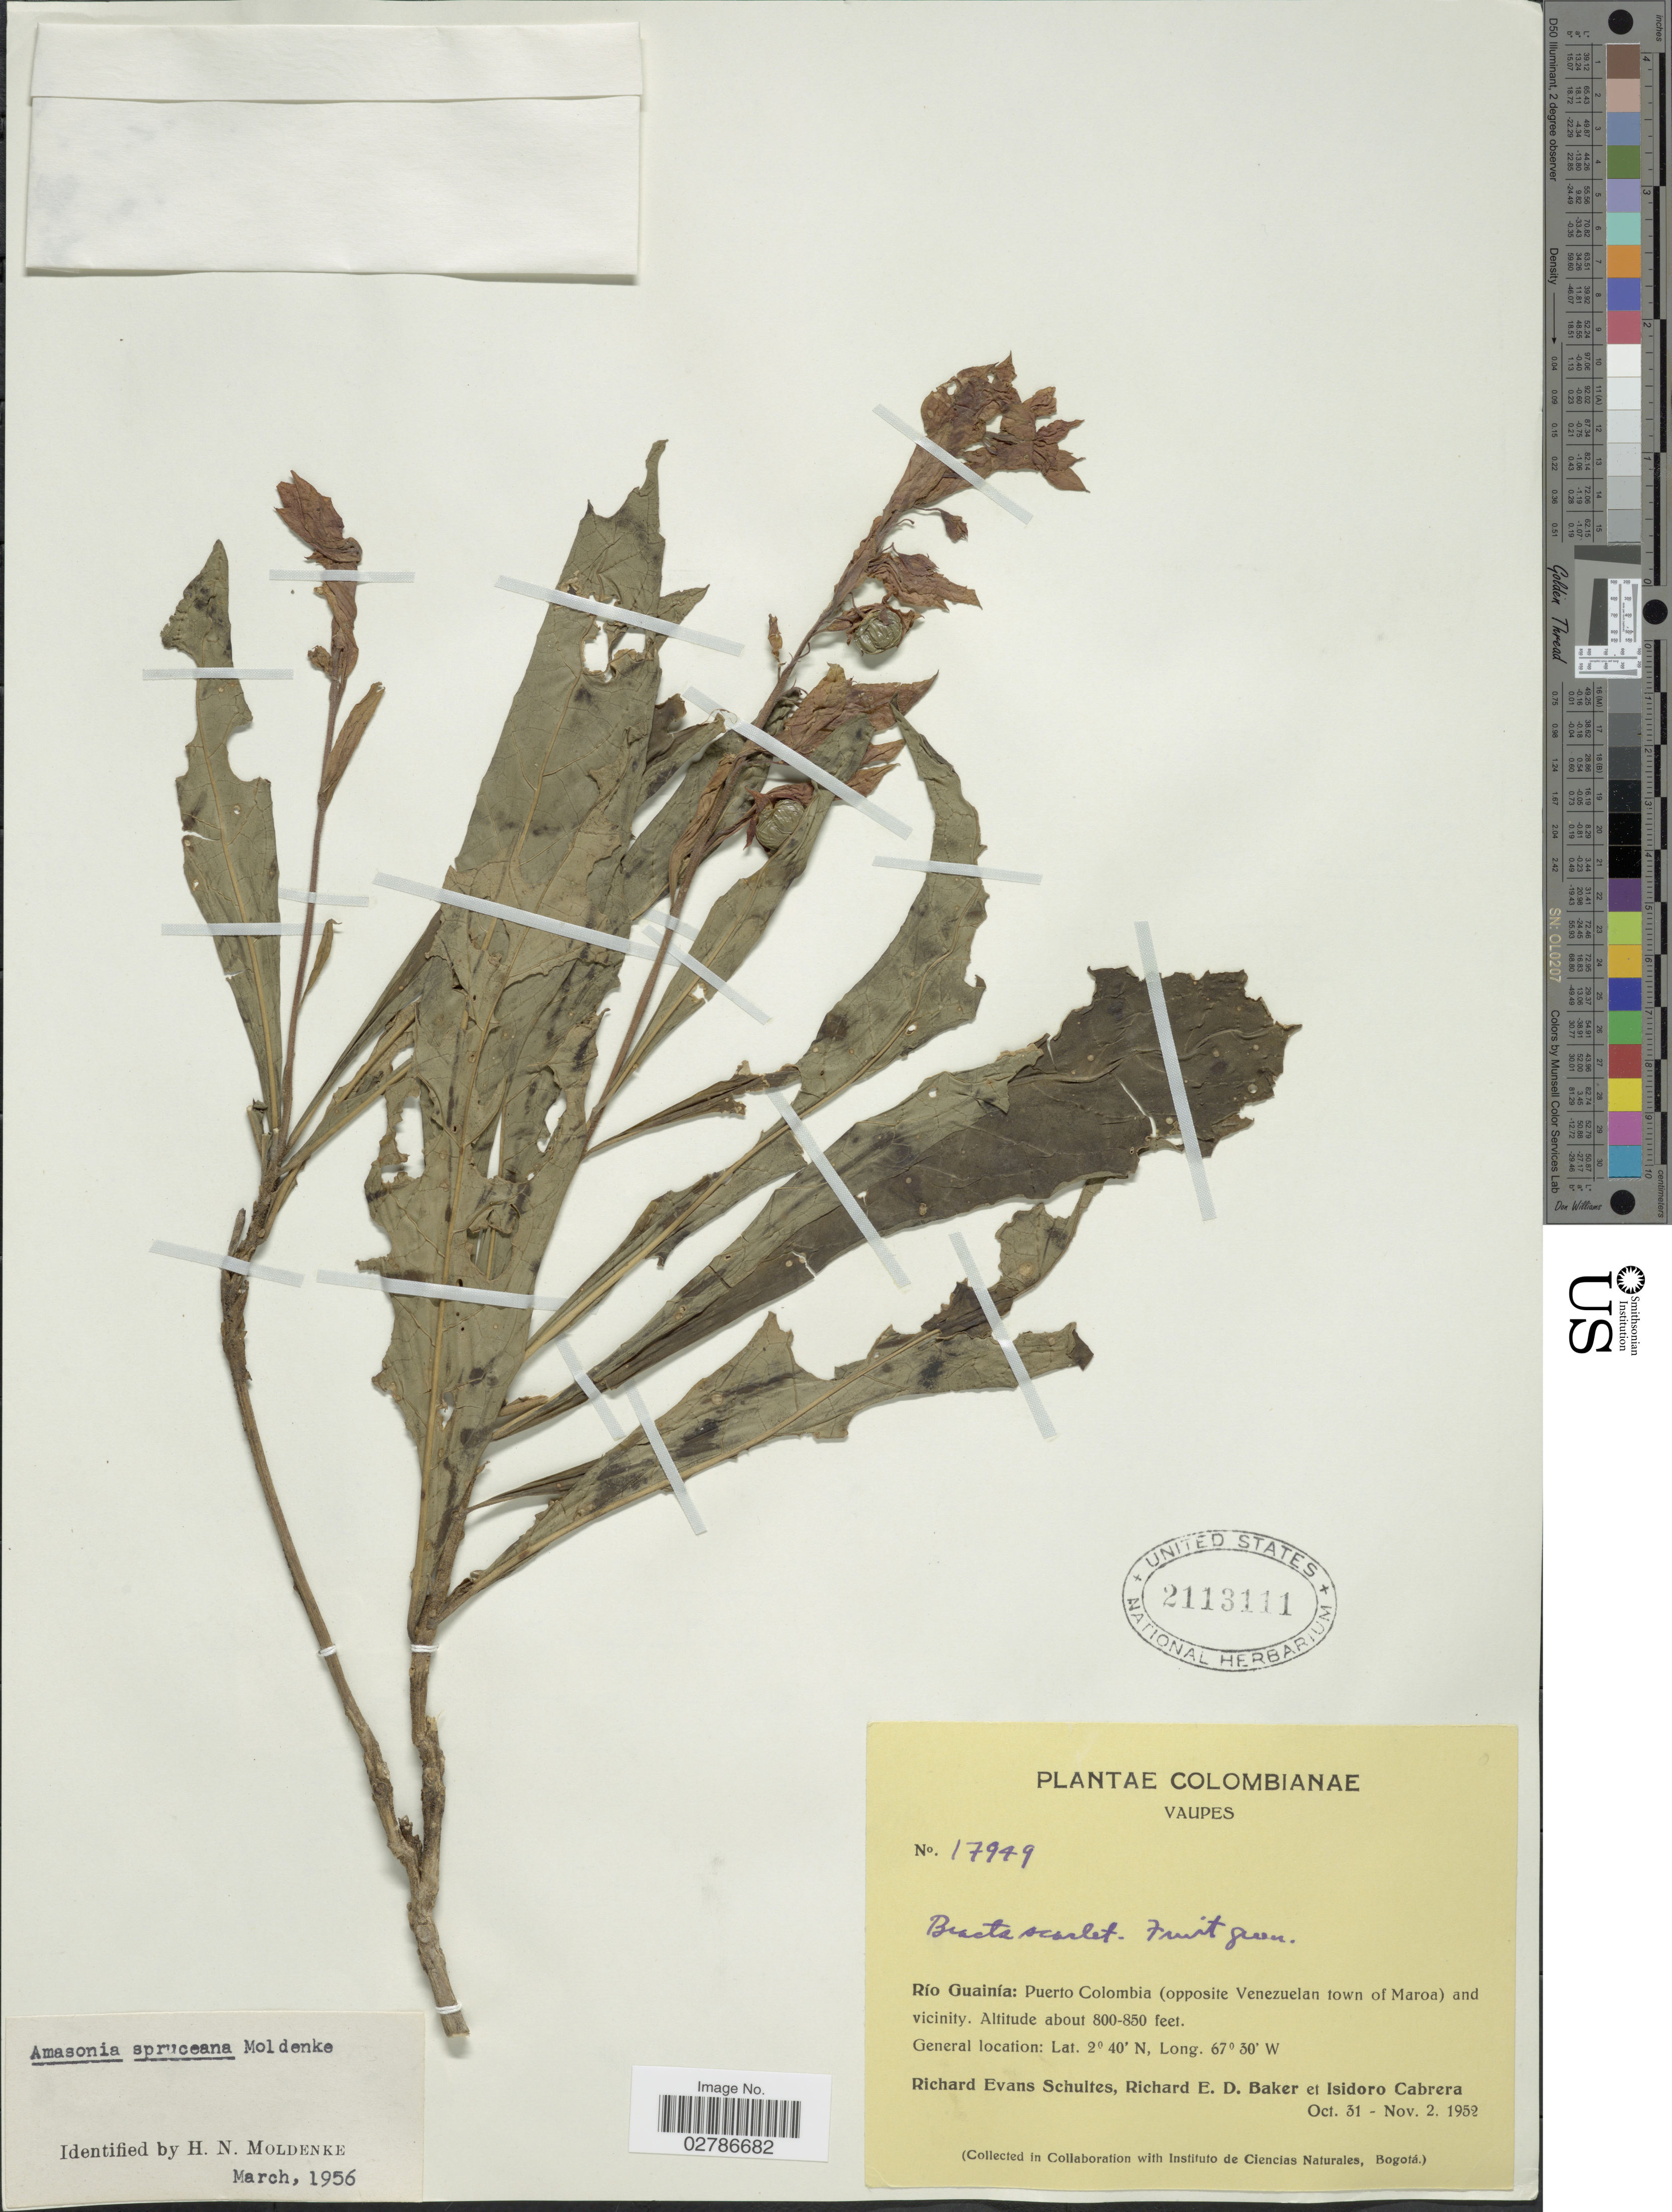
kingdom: Plantae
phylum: Tracheophyta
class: Magnoliopsida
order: Lamiales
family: Lamiaceae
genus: Amasonia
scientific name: Amasonia spruceana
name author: Moldenke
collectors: R. E. Schultes, R. E. D. Baker & I. Cabrera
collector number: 17949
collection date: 1952-10-31/1952-11-02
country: Colombia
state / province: Vaupés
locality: Río Guianía: Puerto Colombia (opposite Venezuelan town of Maroa) and vicinity.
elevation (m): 244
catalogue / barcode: US 2113111